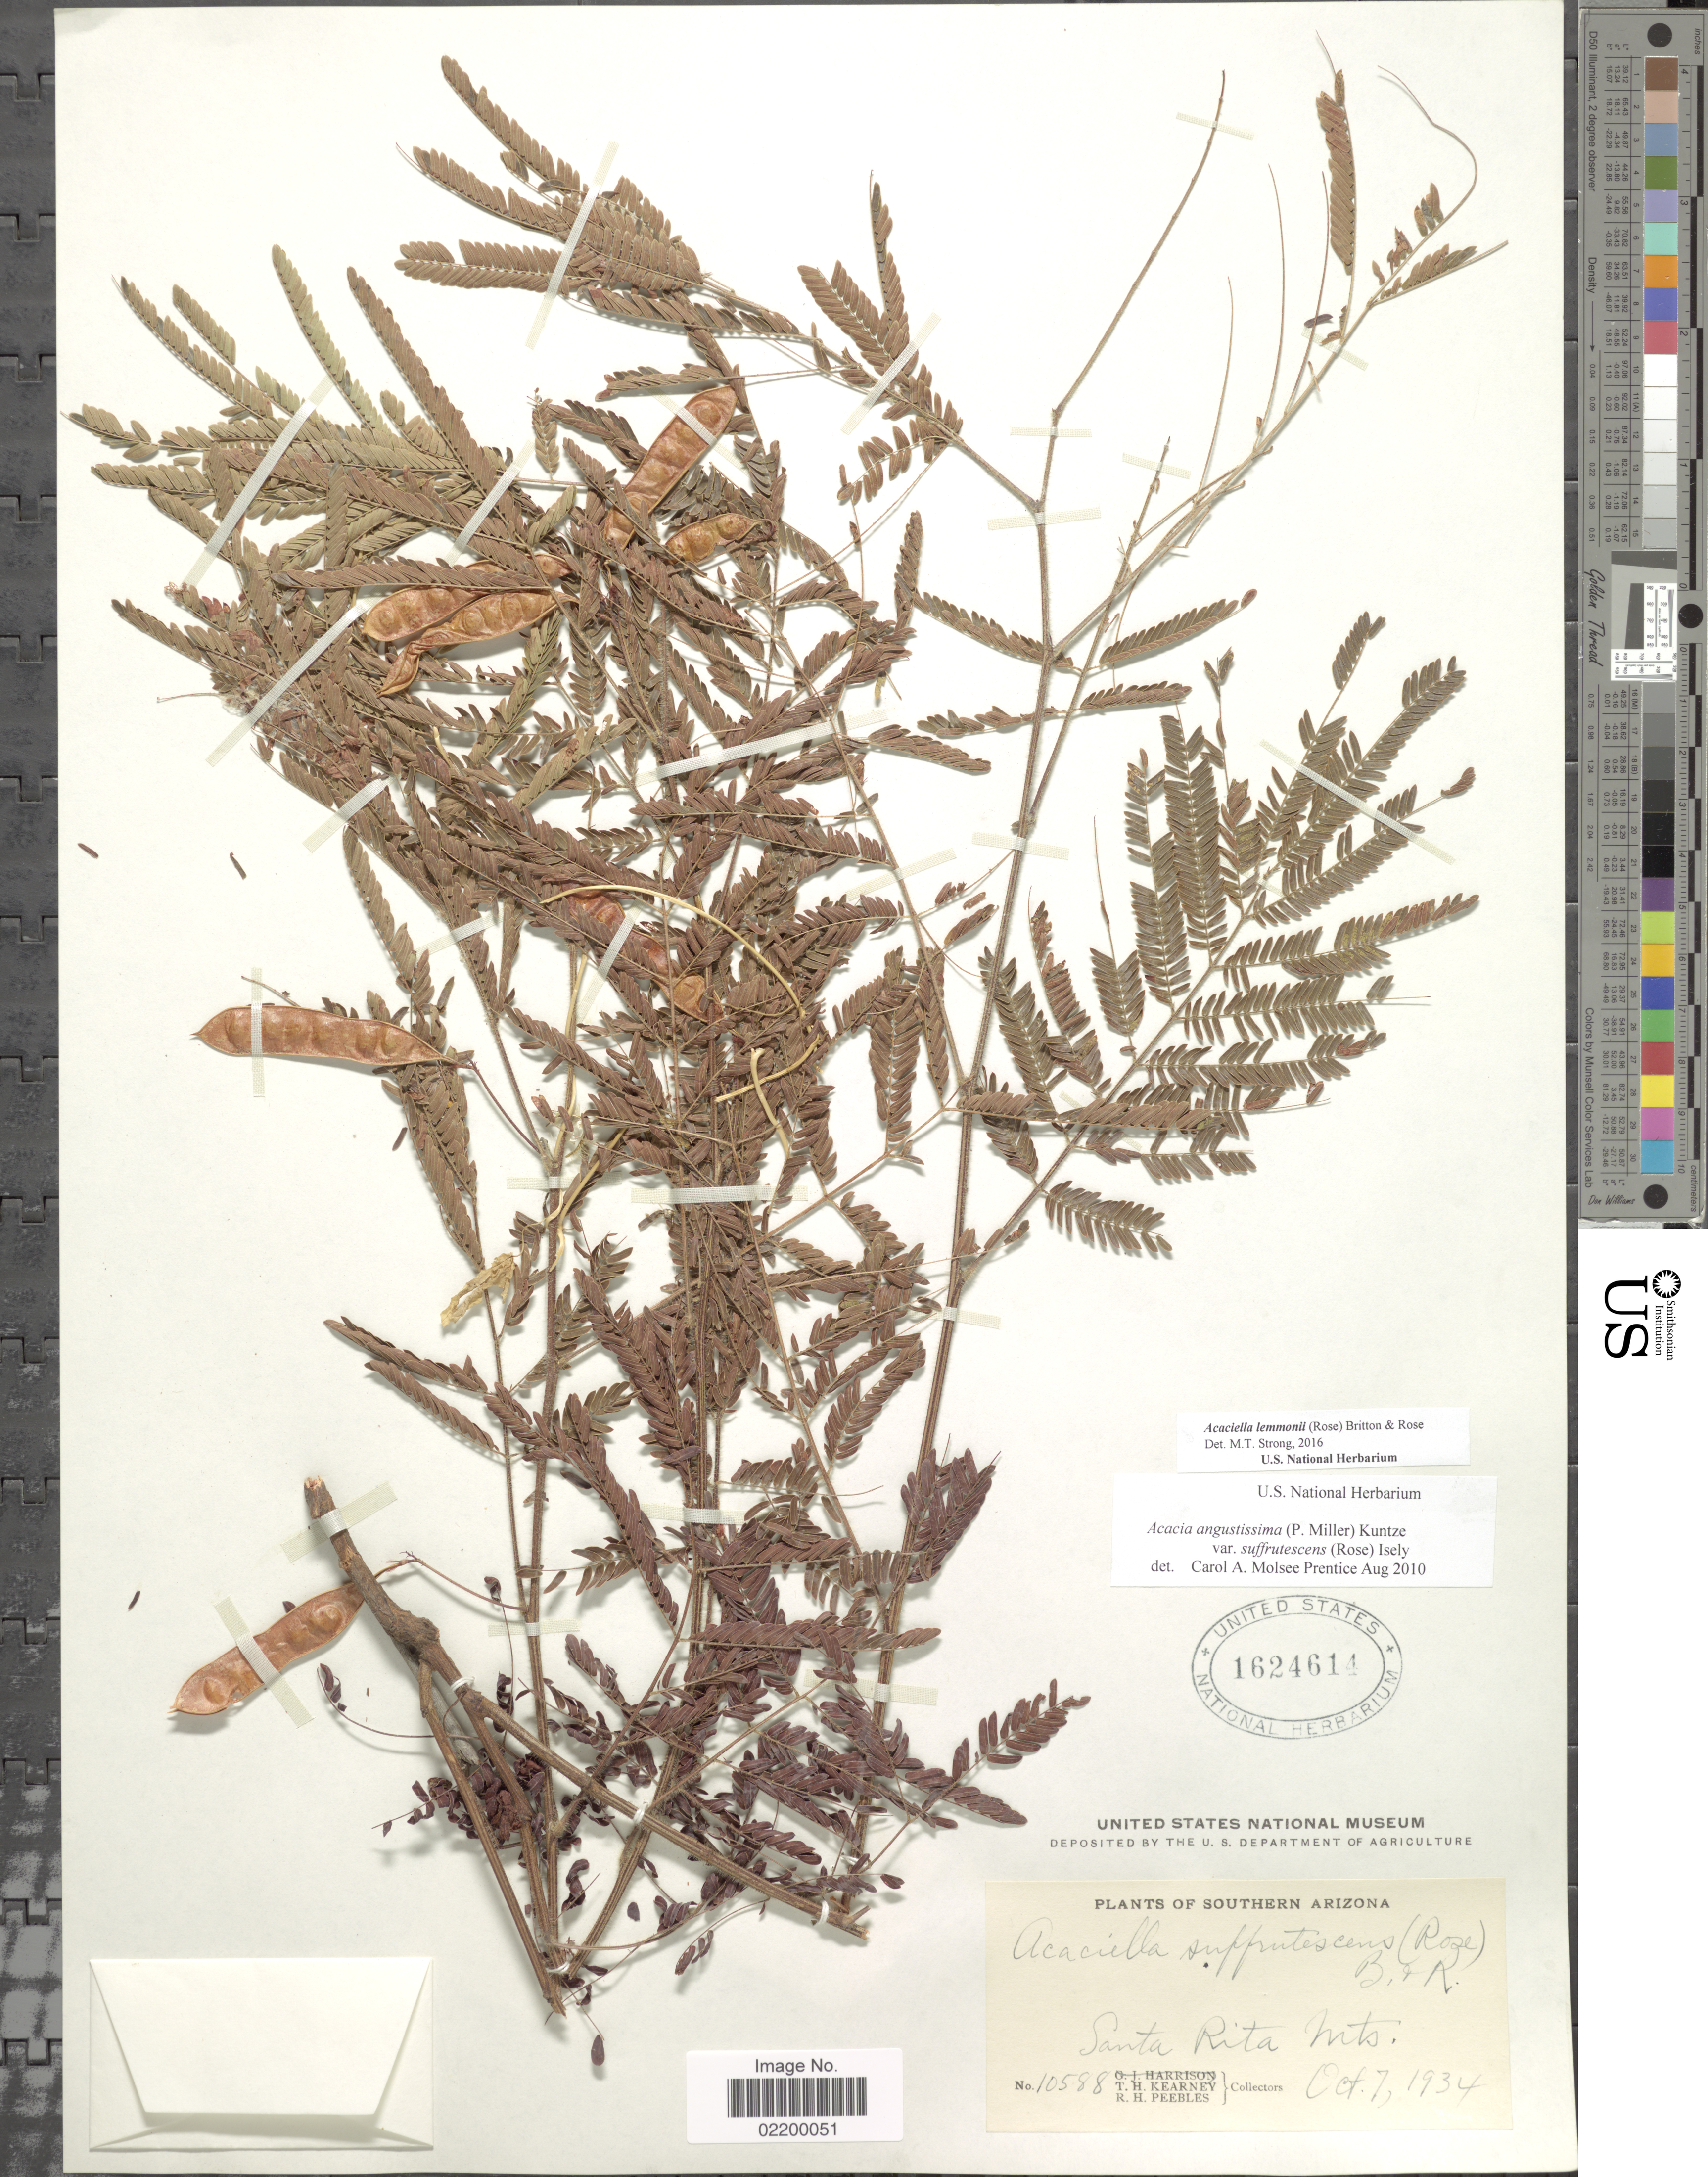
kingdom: Plantae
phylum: Tracheophyta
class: Magnoliopsida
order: Fabales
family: Fabaceae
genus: Acaciella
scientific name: Acaciella lemmonii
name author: (Rose) Britton & Rose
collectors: T. H. Kearney & R. H. Peebles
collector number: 10588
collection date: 1934-10-07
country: United States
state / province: Arizona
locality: Southern Arizona. Santa Rita Mts.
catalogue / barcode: US 1624614